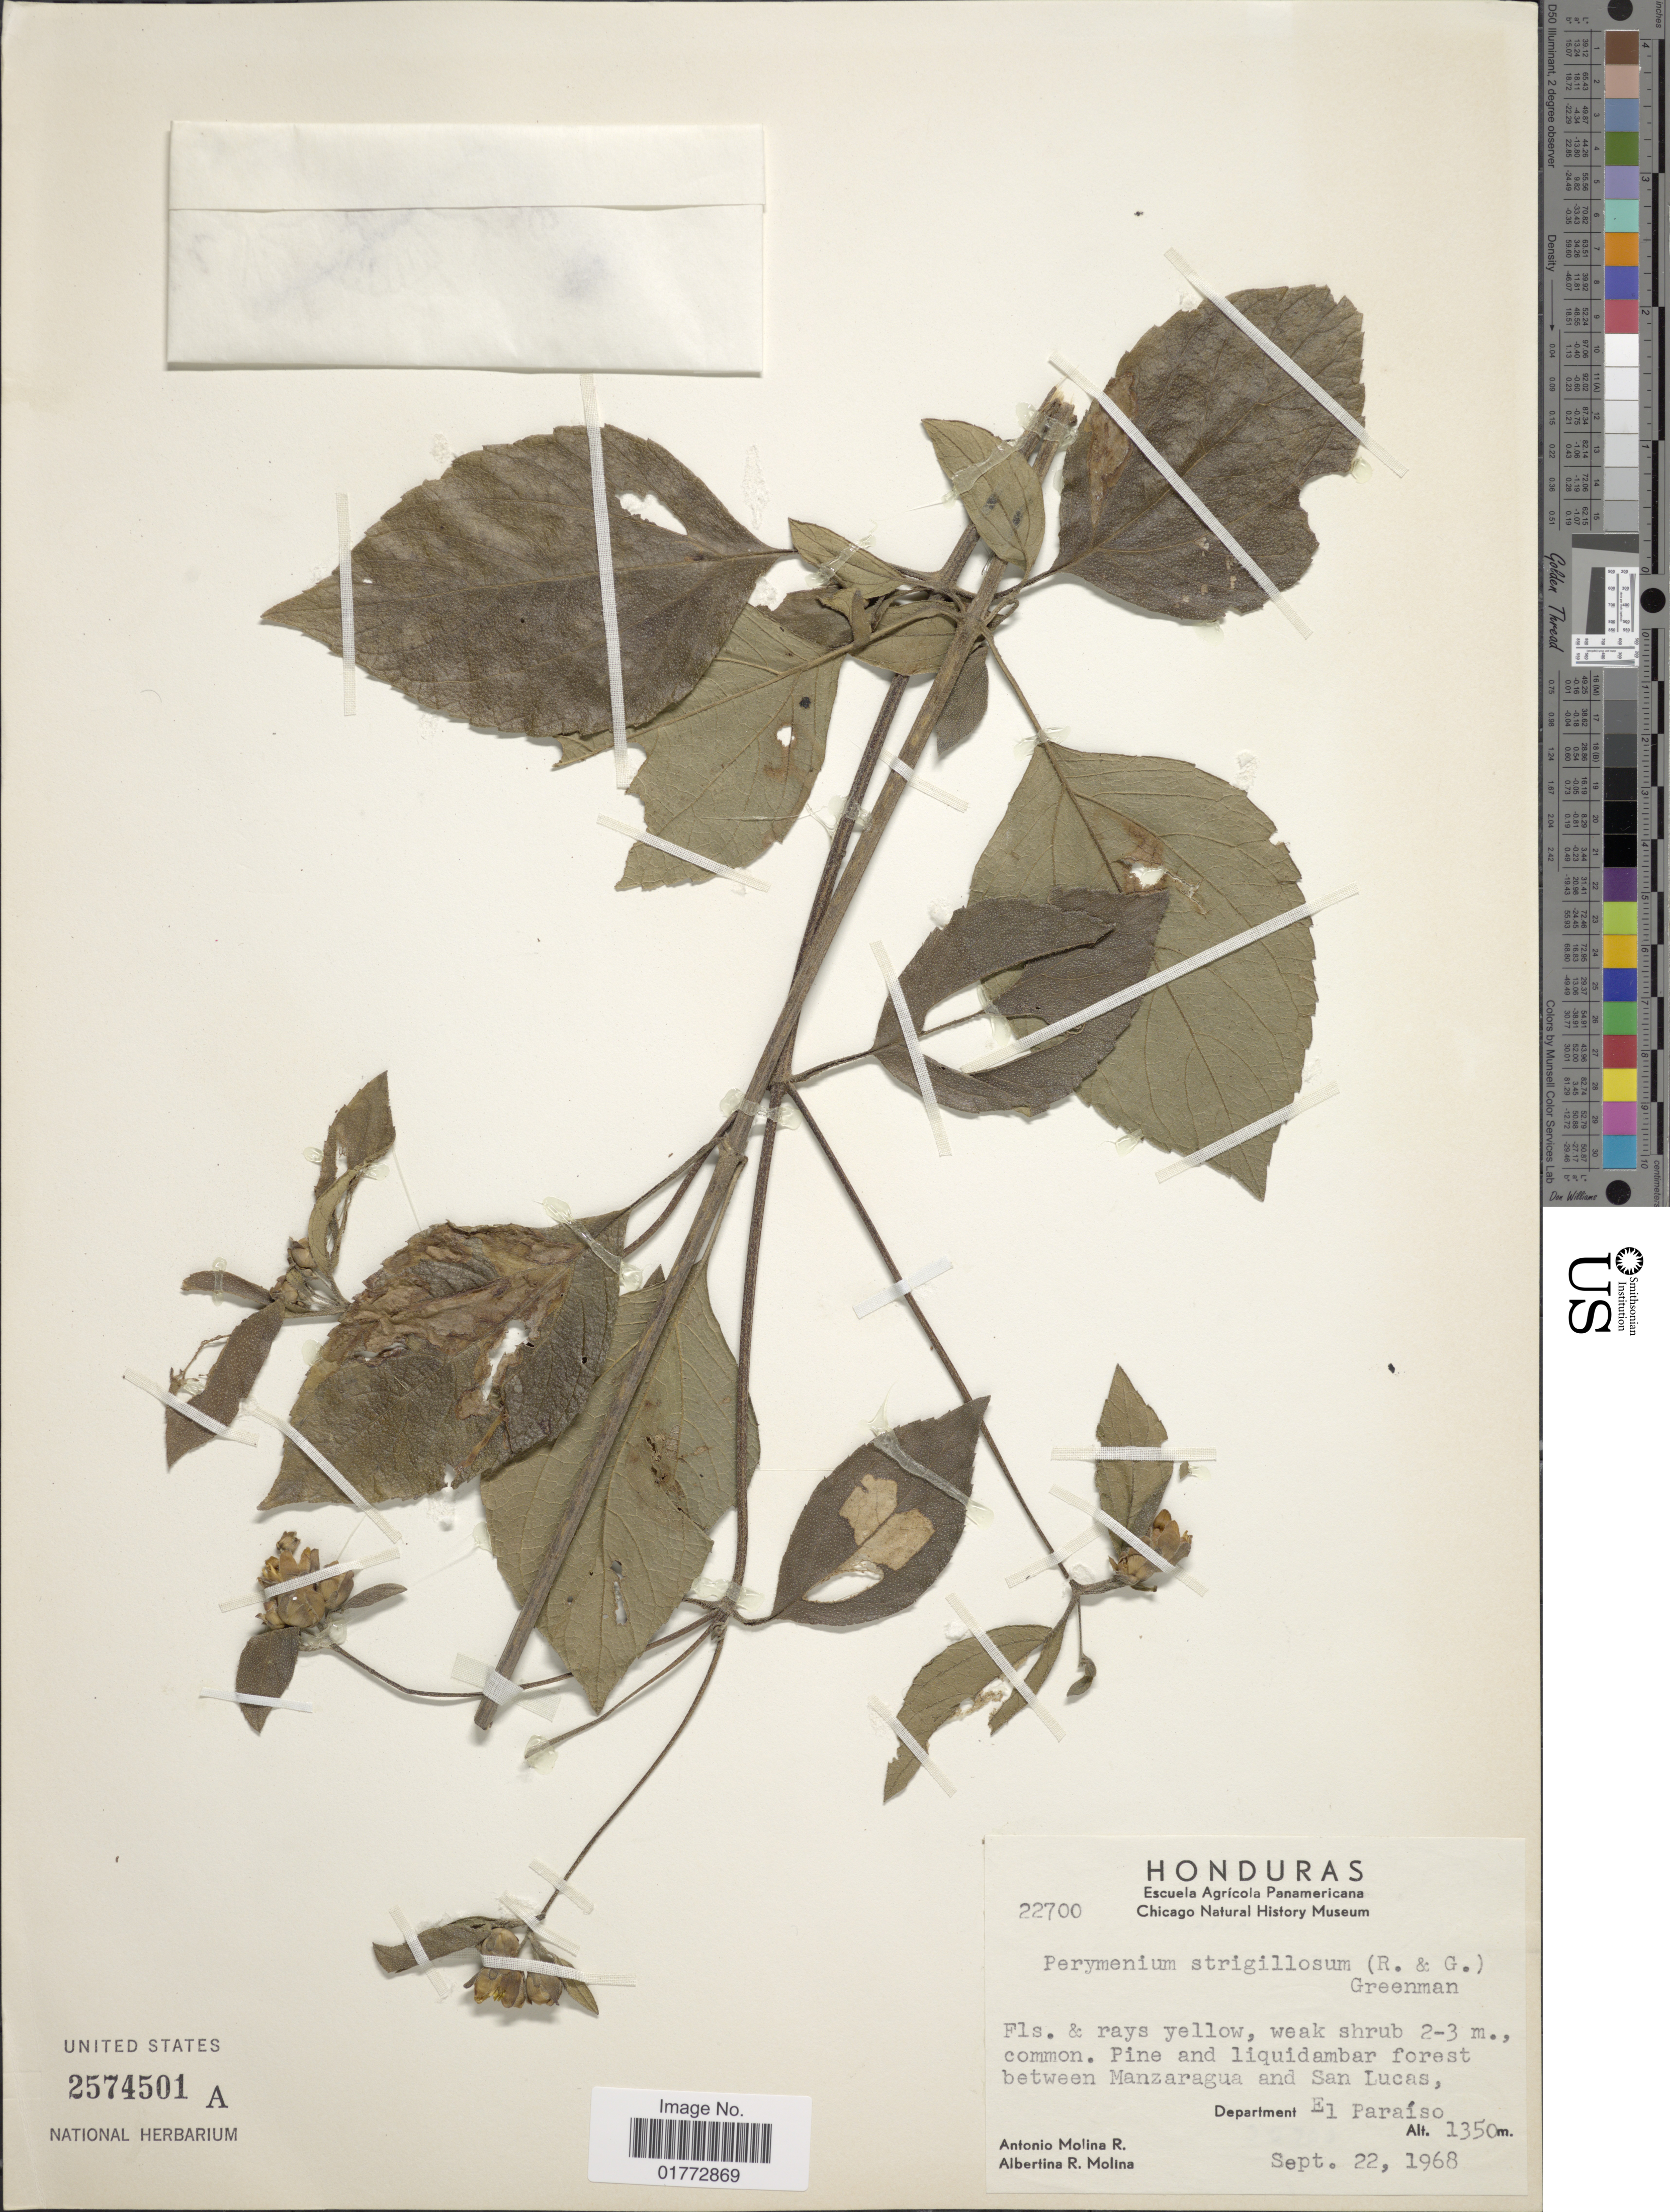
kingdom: Plantae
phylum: Tracheophyta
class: Magnoliopsida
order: Asterales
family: Asteraceae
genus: Perymenium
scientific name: Perymenium strigillosum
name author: (B.L. Rob. & Greenm.) Greenm.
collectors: A. Molina R. & A. R. Molina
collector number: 22700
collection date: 1968-09-22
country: Honduras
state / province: El Paraíso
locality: Pine and liquidambar forest between Manzaragua and San Lucas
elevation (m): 1350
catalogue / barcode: US 2574501A